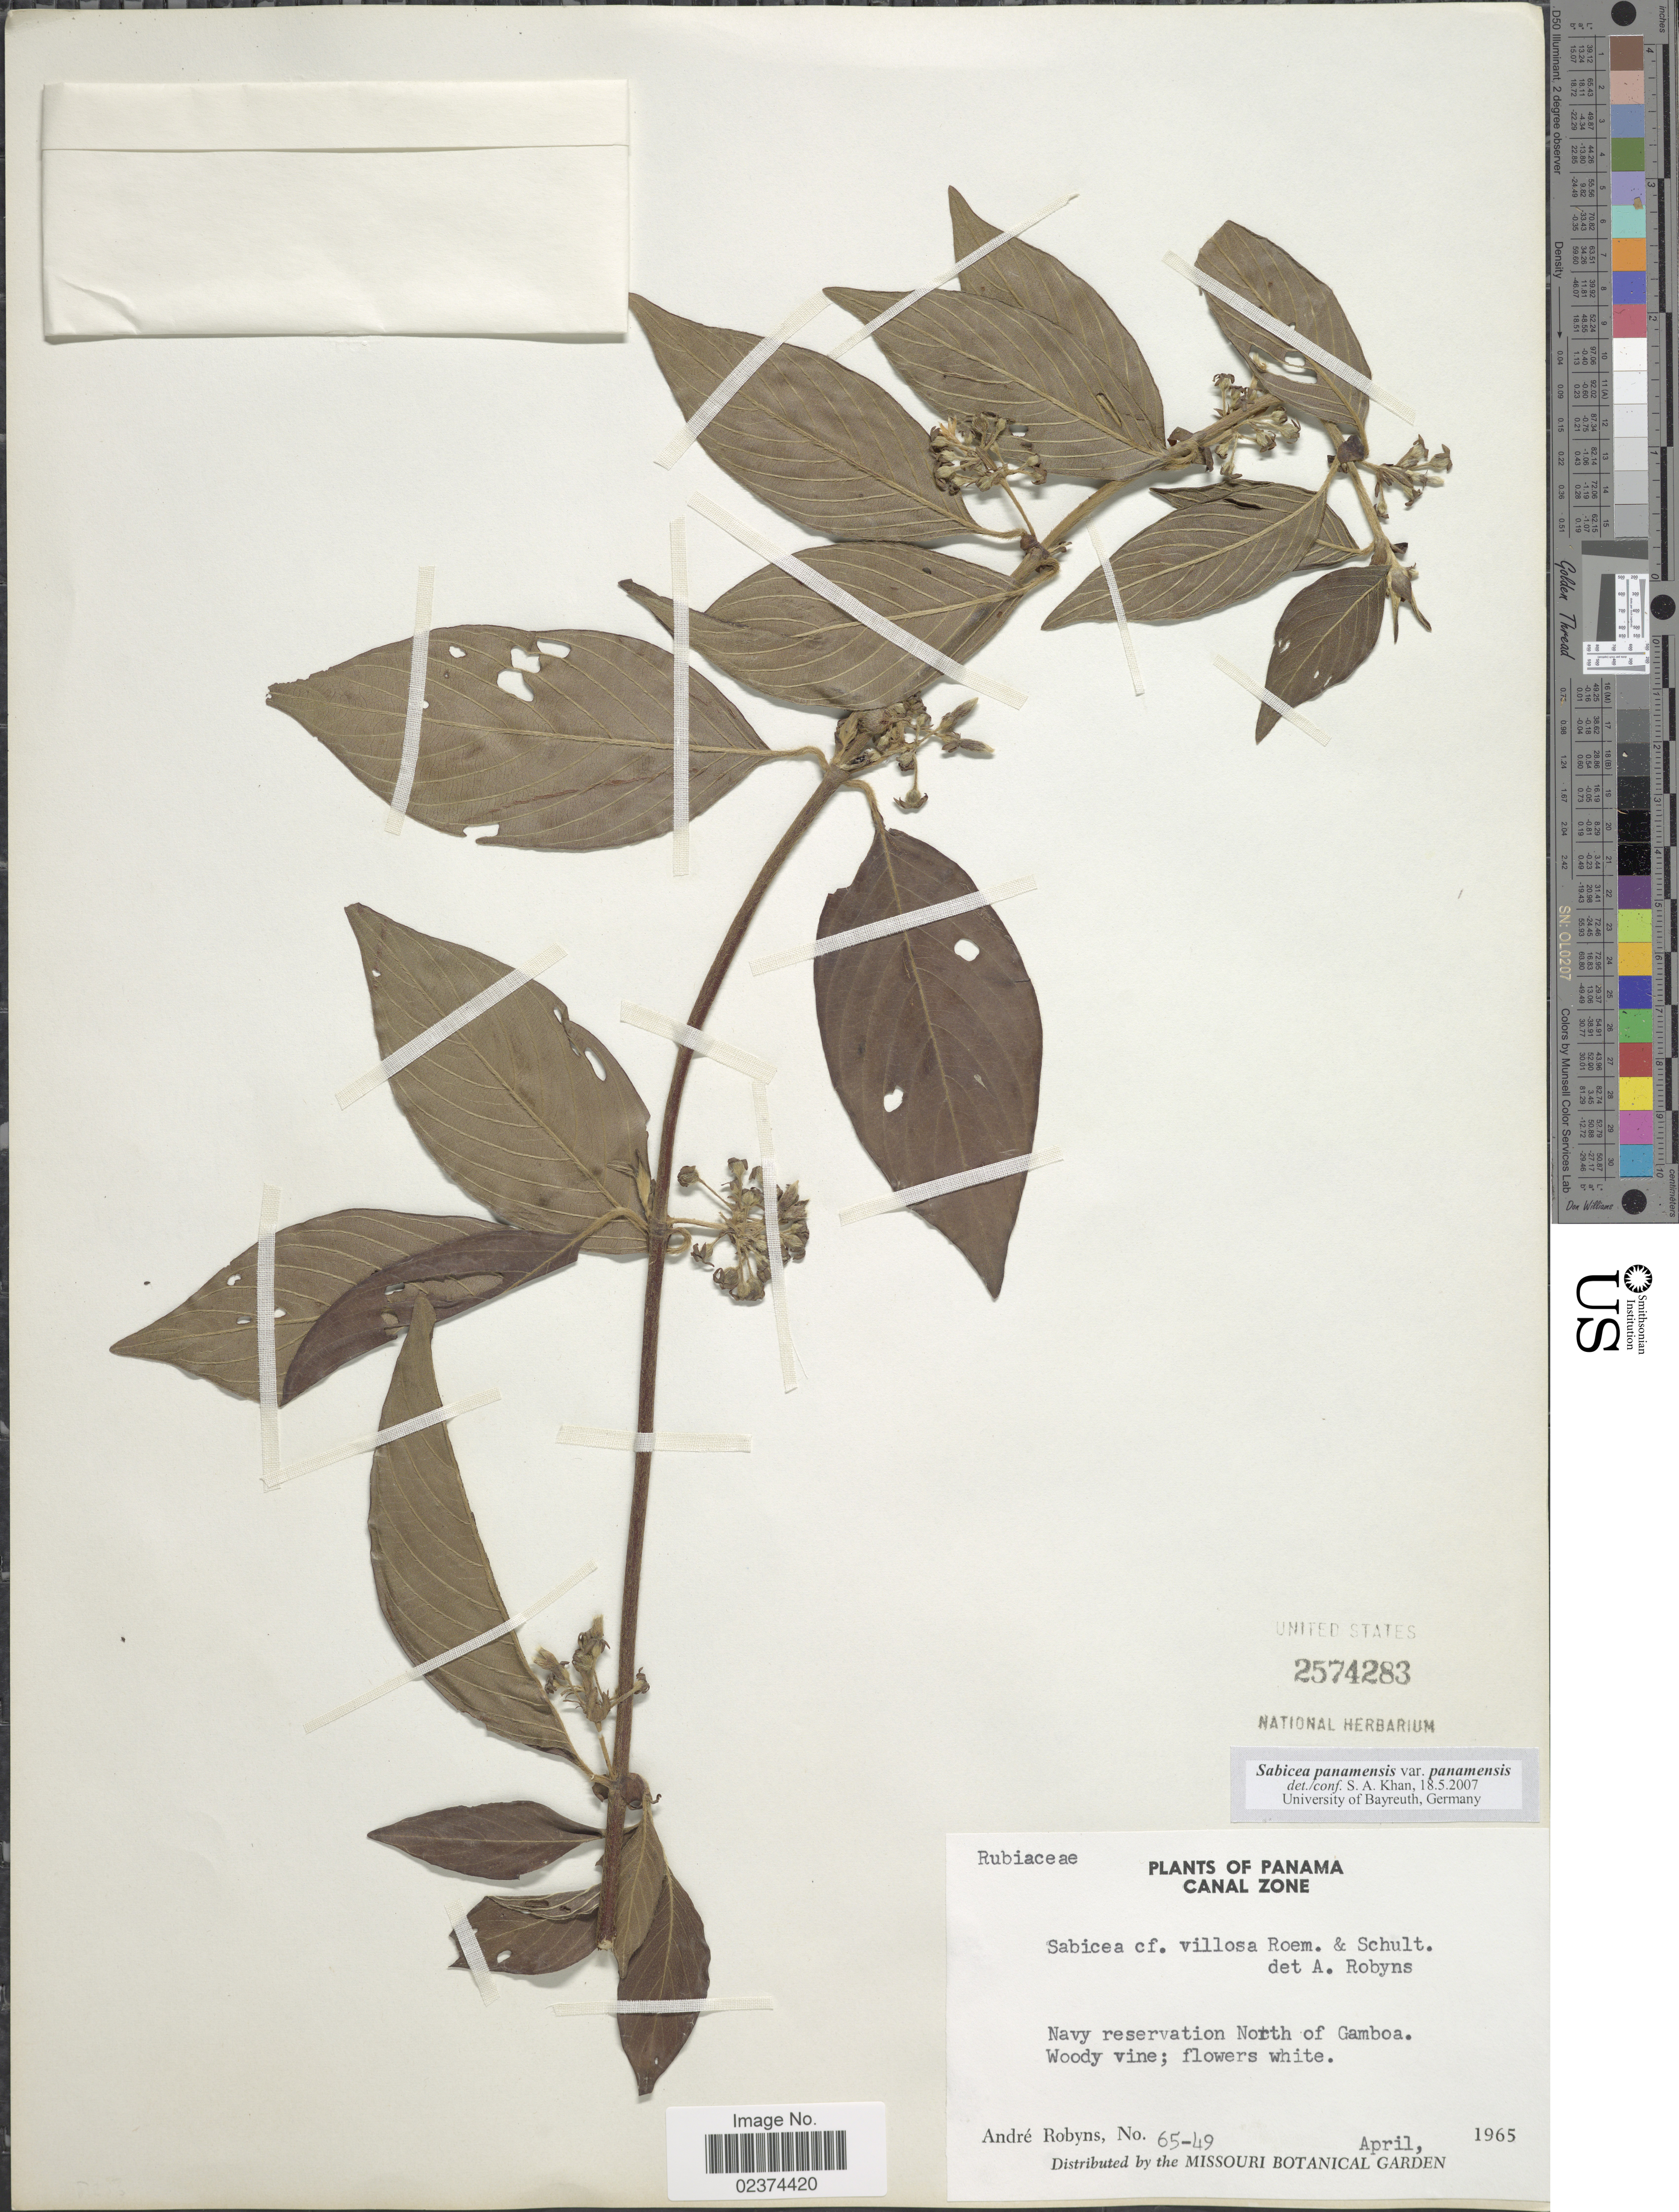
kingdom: Plantae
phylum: Tracheophyta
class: Magnoliopsida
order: Gentianales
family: Rubiaceae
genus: Sabicea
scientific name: Sabicea panamensis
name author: Wernham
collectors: A. G. Robyns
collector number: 65-49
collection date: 1965-04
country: Panama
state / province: Colón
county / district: Canal Zone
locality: Canal Zone, Navy reservation North of Gamboa. Woody vine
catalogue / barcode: US 2574283